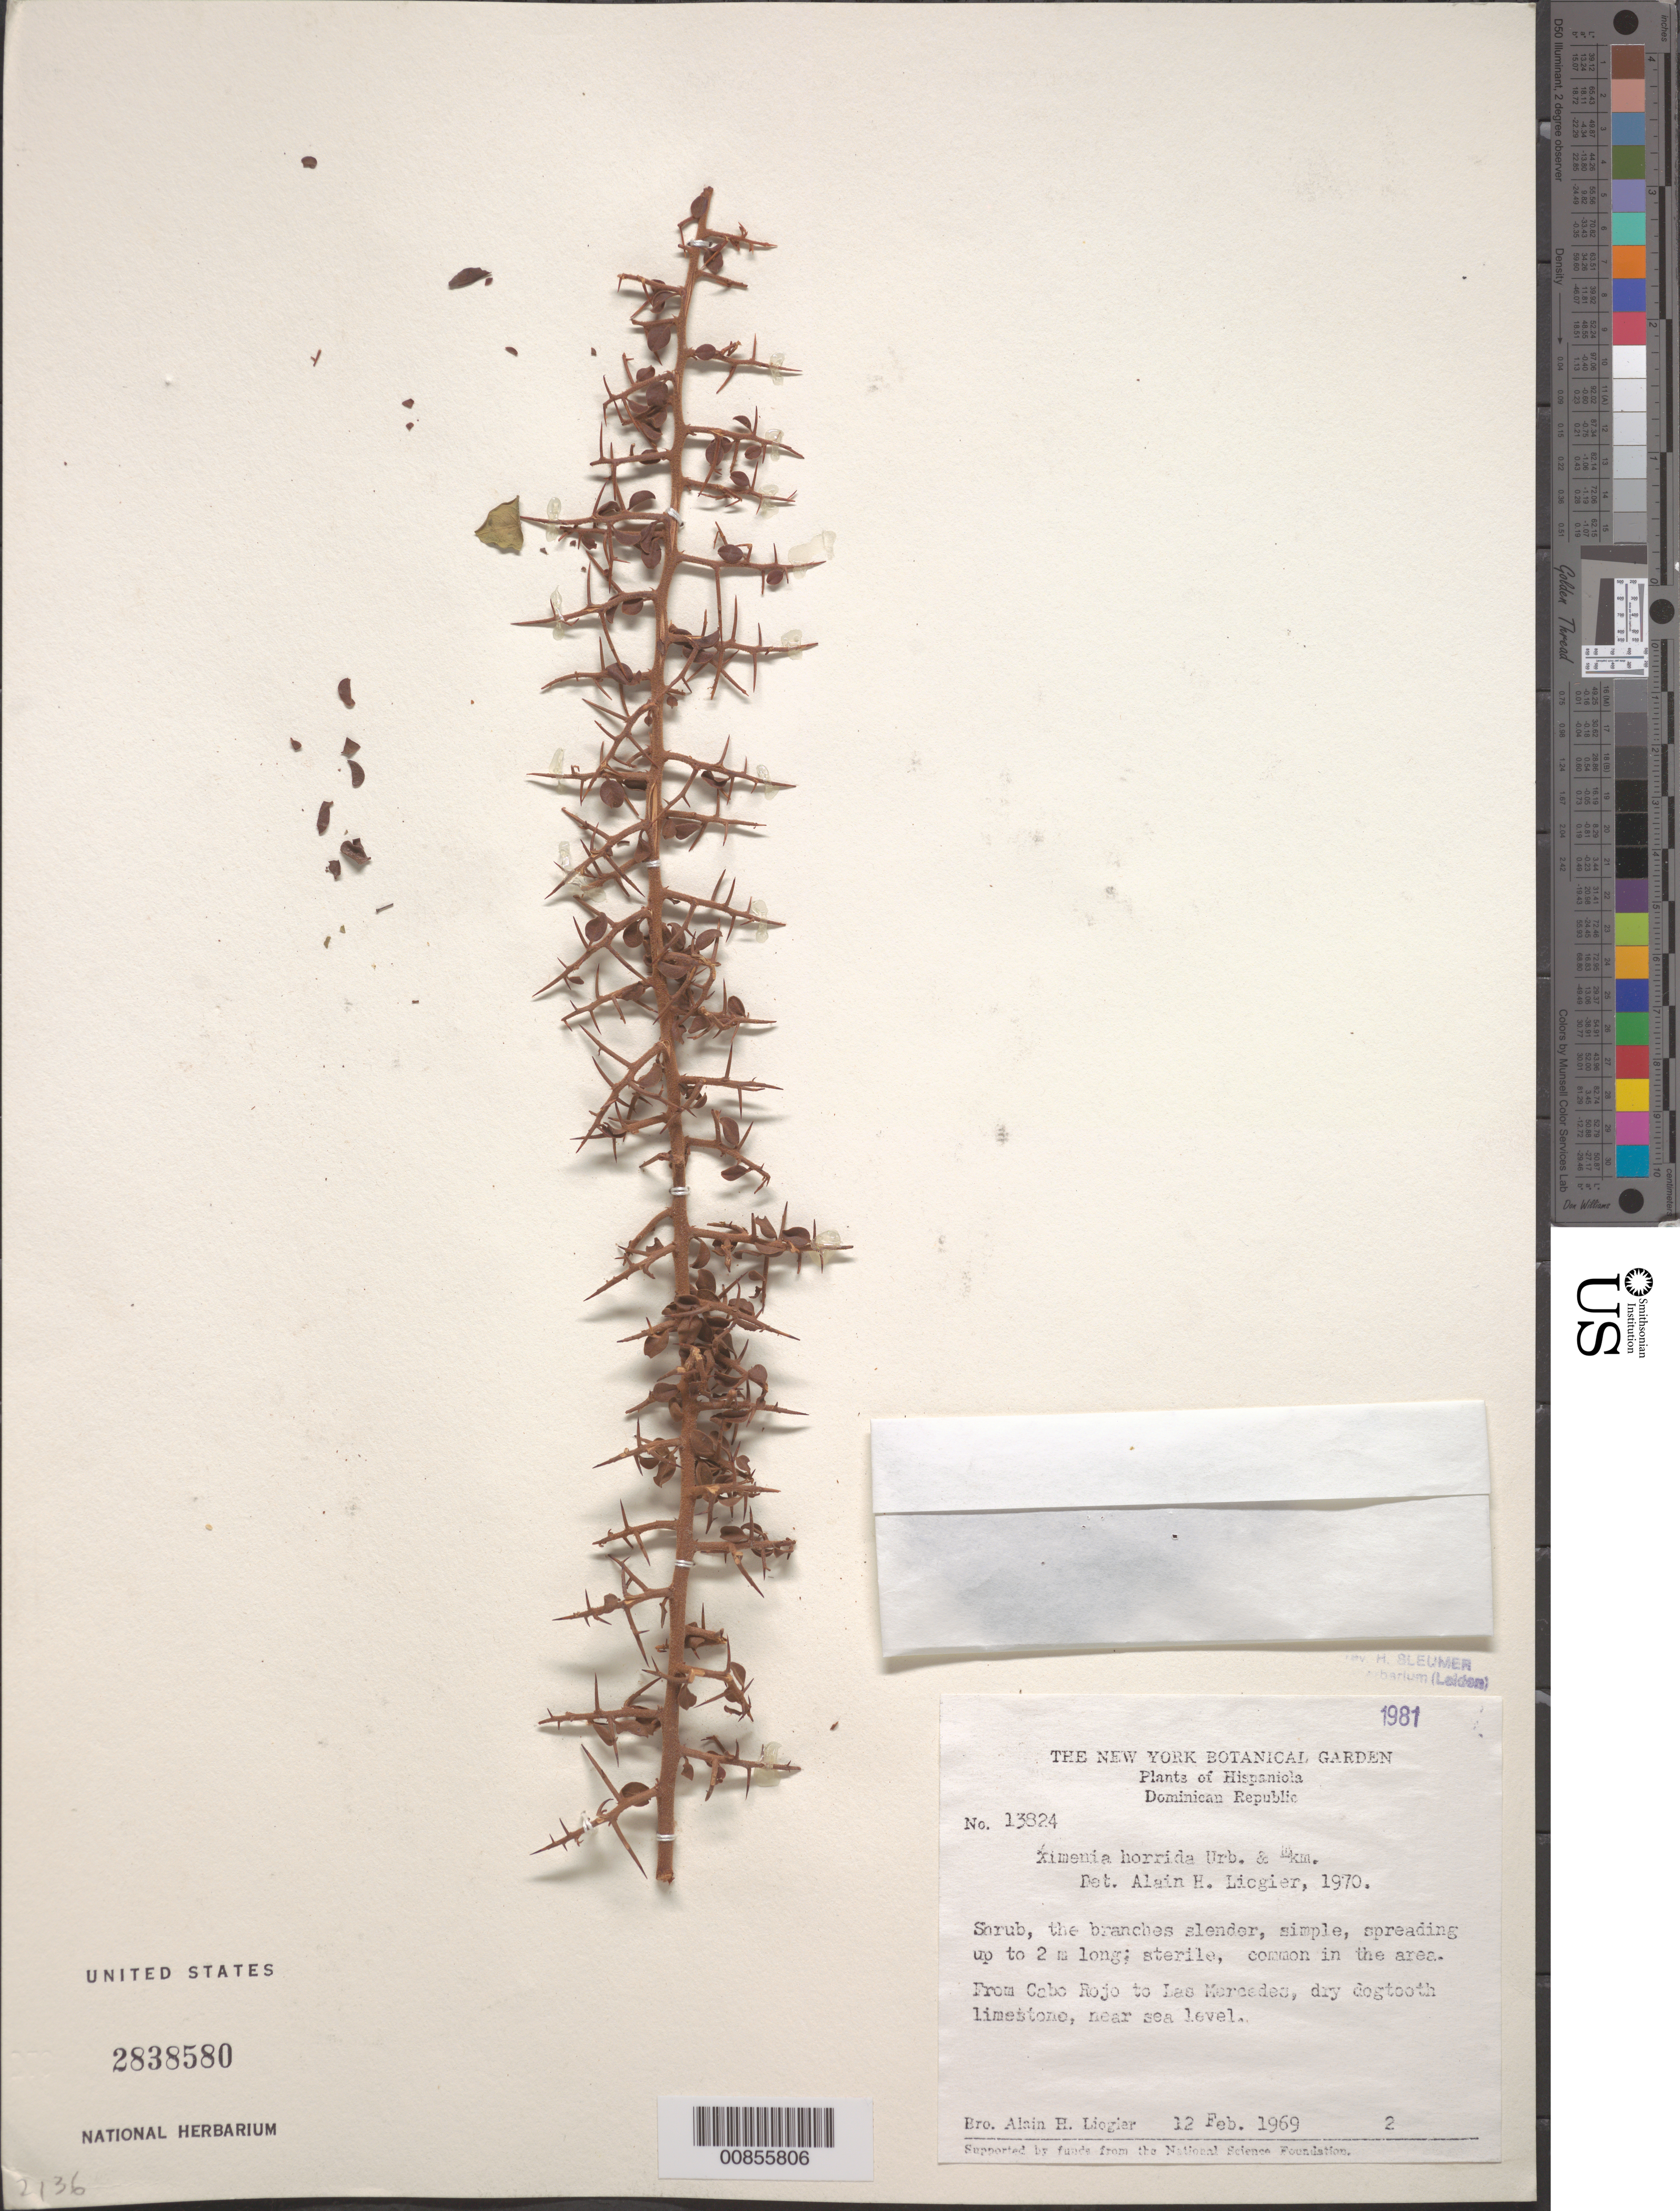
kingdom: Plantae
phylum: Tracheophyta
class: Magnoliopsida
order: Santalales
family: Ximeniaceae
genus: Ximenia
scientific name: Ximenia horrida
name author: Urb. & Ekman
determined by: Liogier, Alain H.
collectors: A. H. Liogier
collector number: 13824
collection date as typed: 12 Feb 1969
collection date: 1969-02-12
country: Dominican Republic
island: Hispaniola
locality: From Cabo Rojo to Las Mercedes.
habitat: Dry dogtooth limestone.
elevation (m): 0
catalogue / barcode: US 2838580